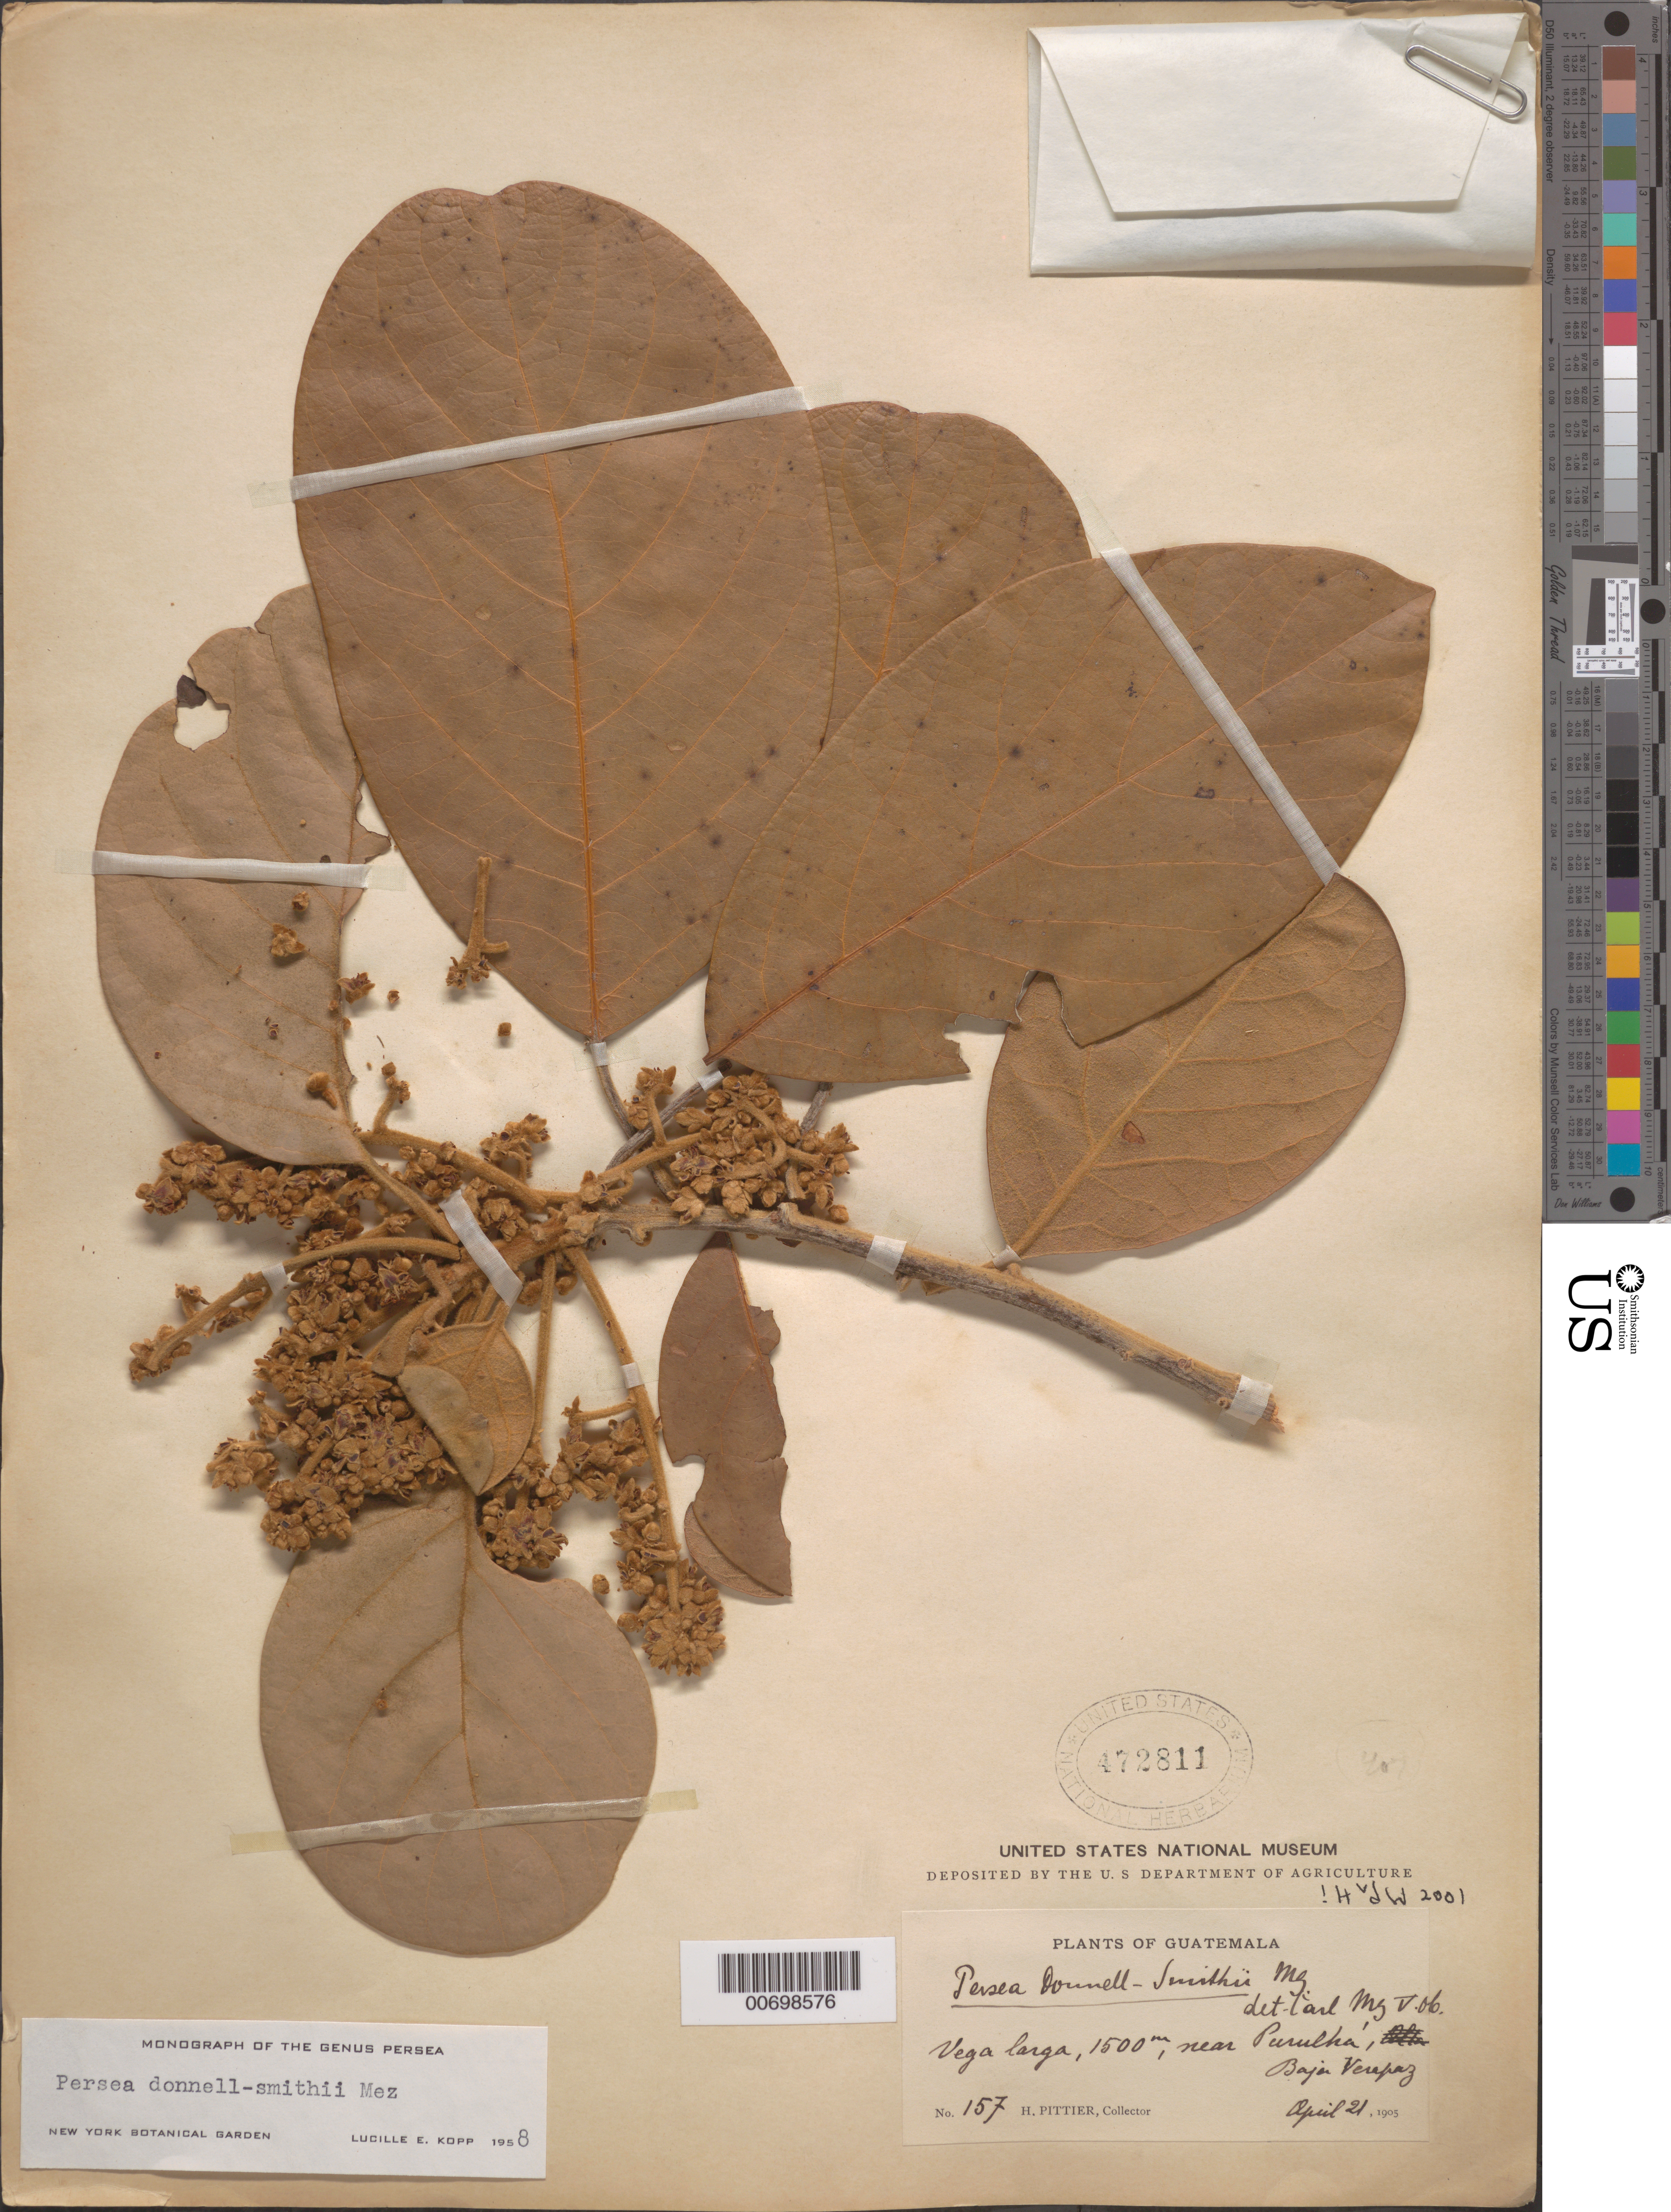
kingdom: Plantae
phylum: Tracheophyta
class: Magnoliopsida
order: Laurales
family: Lauraceae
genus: Persea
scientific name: Persea donnell-smithii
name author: Mez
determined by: Kopp, L. E., (NY), New York Botanical Garden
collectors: H. F. Pittier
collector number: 157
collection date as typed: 21 Apr 1905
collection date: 1905-04-21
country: Guatemala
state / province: Baja Verapaz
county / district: Purulha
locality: Vega Larga, near Purulha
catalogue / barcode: US 472811